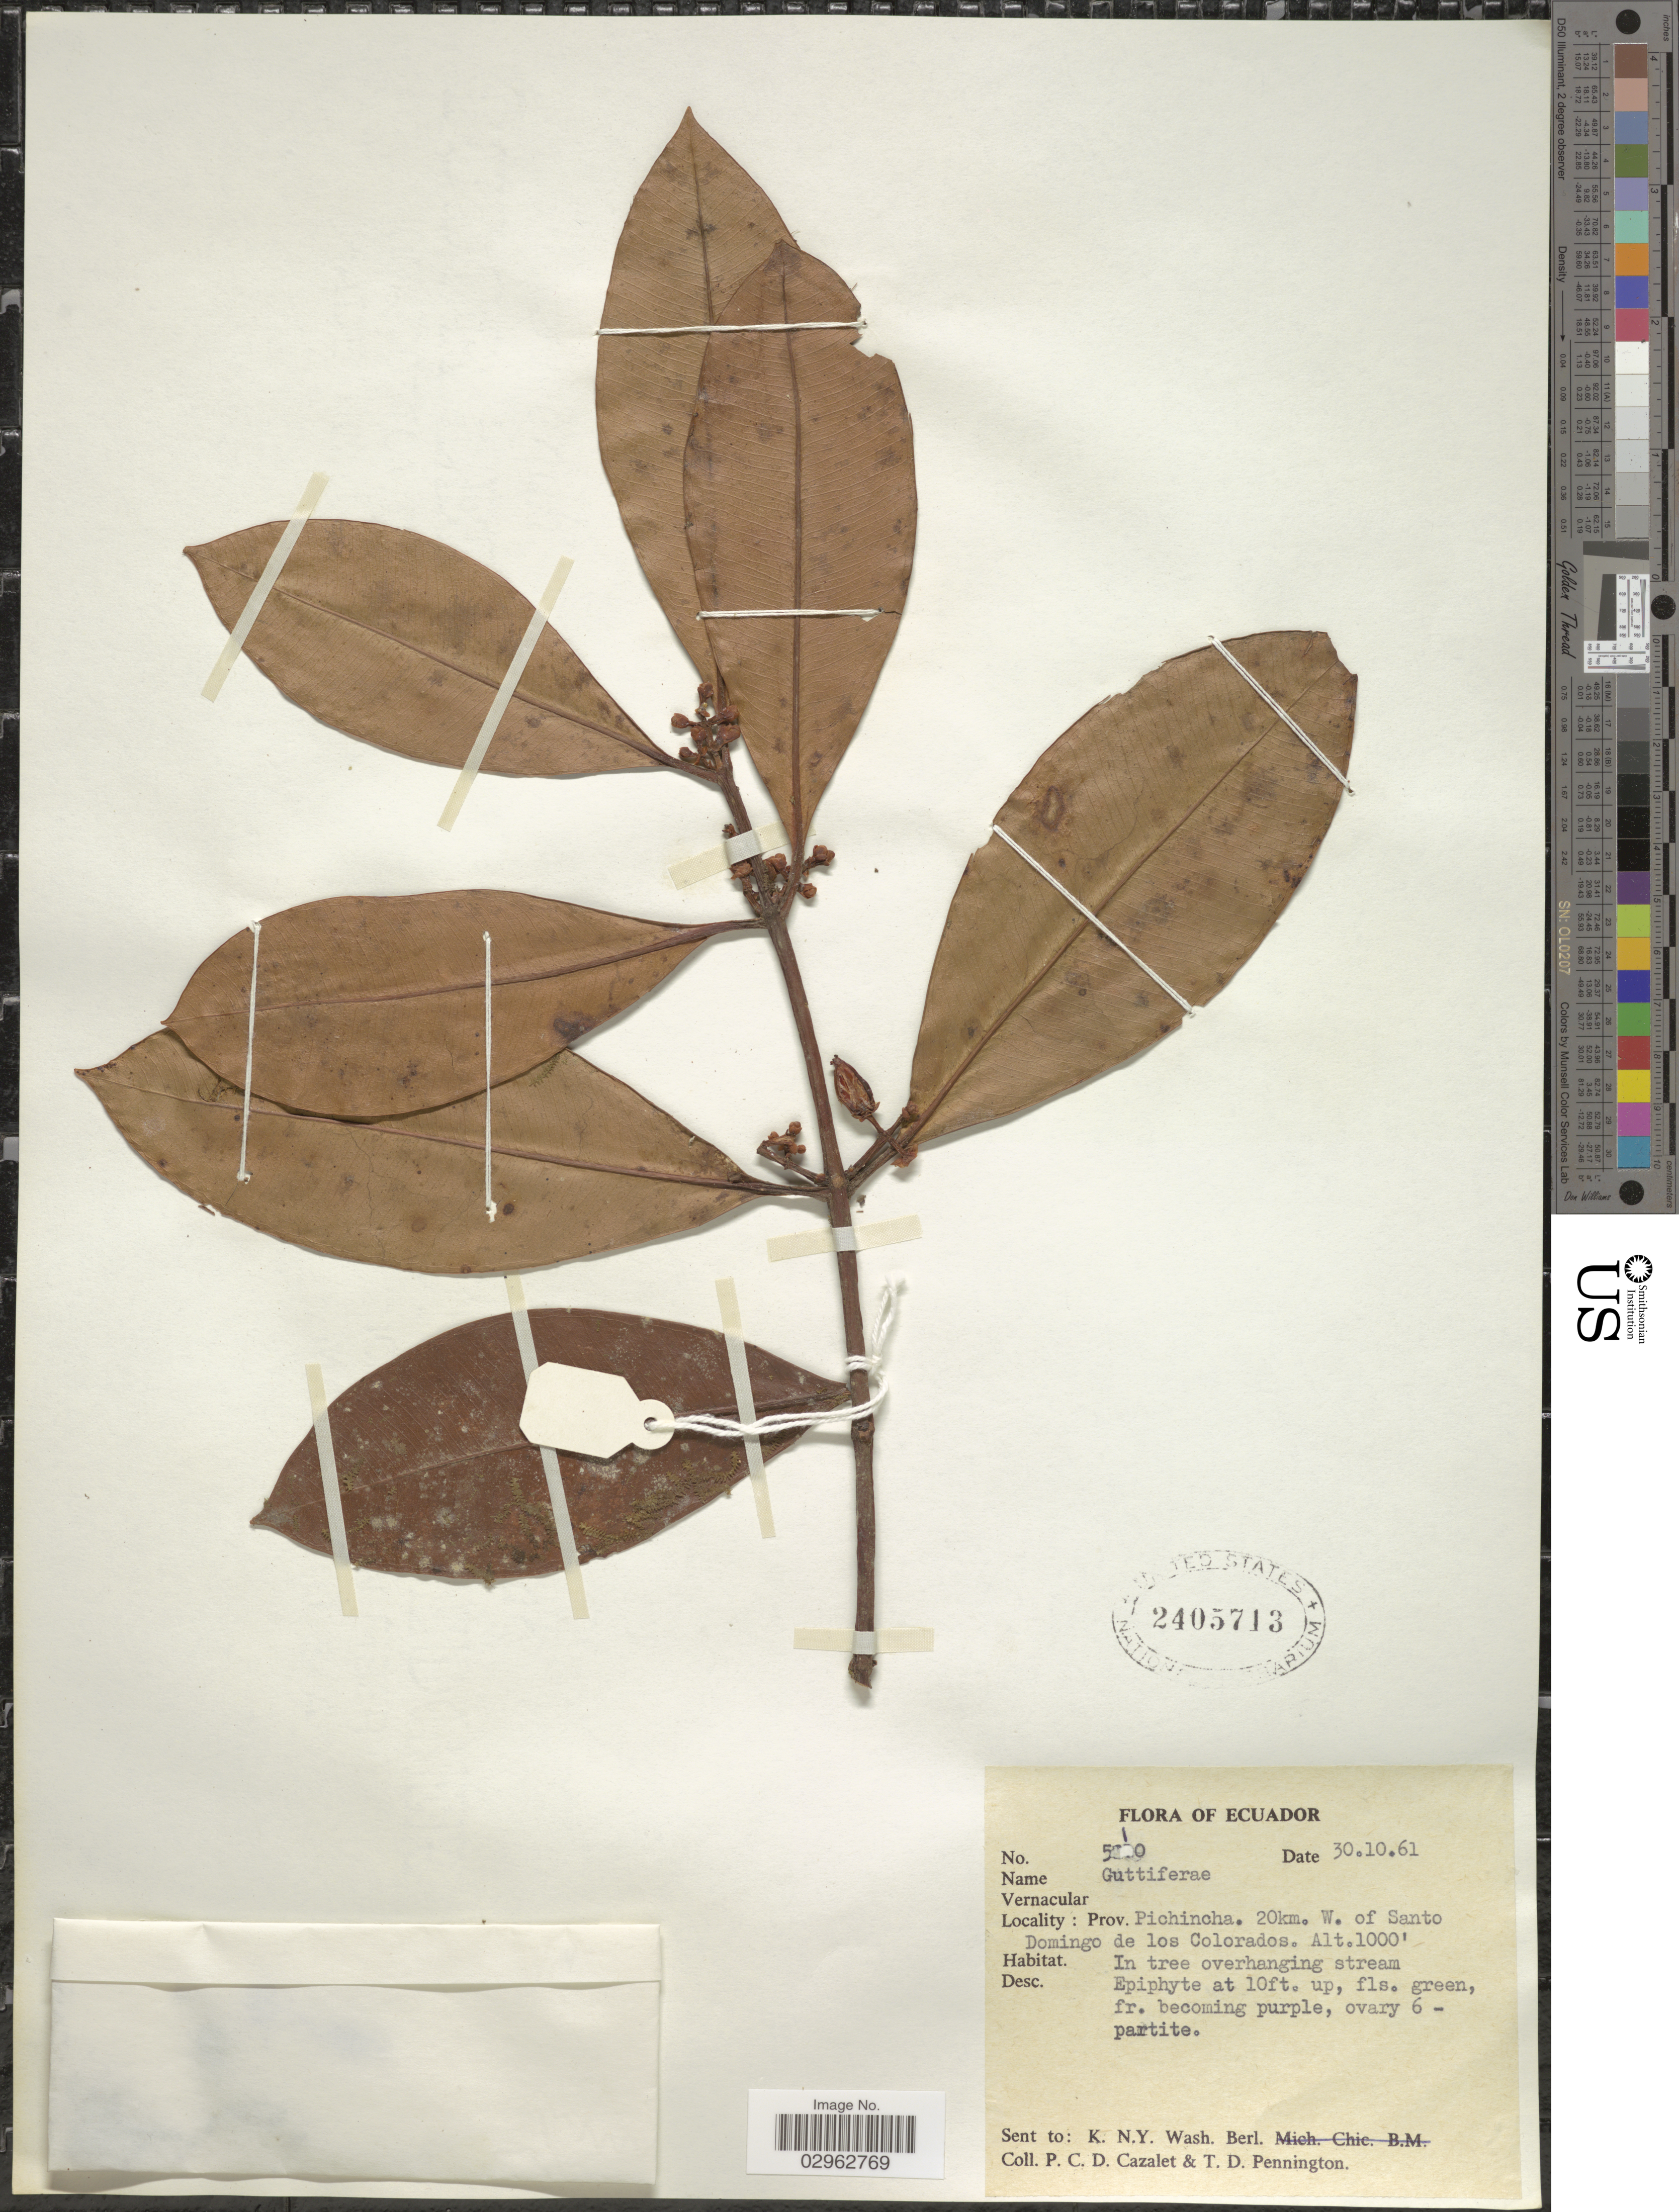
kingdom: Plantae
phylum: Tracheophyta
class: Magnoliopsida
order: Malpighiales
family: Clusiaceae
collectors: P. C. D. Cazalet & T. D. Pennington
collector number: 5210*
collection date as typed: Transcribed d/m/y: 30/10/61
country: Ecuador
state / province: Pichincha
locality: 20km. W. of Santo Domingo de los Colorados.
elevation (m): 305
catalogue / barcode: US 2405713